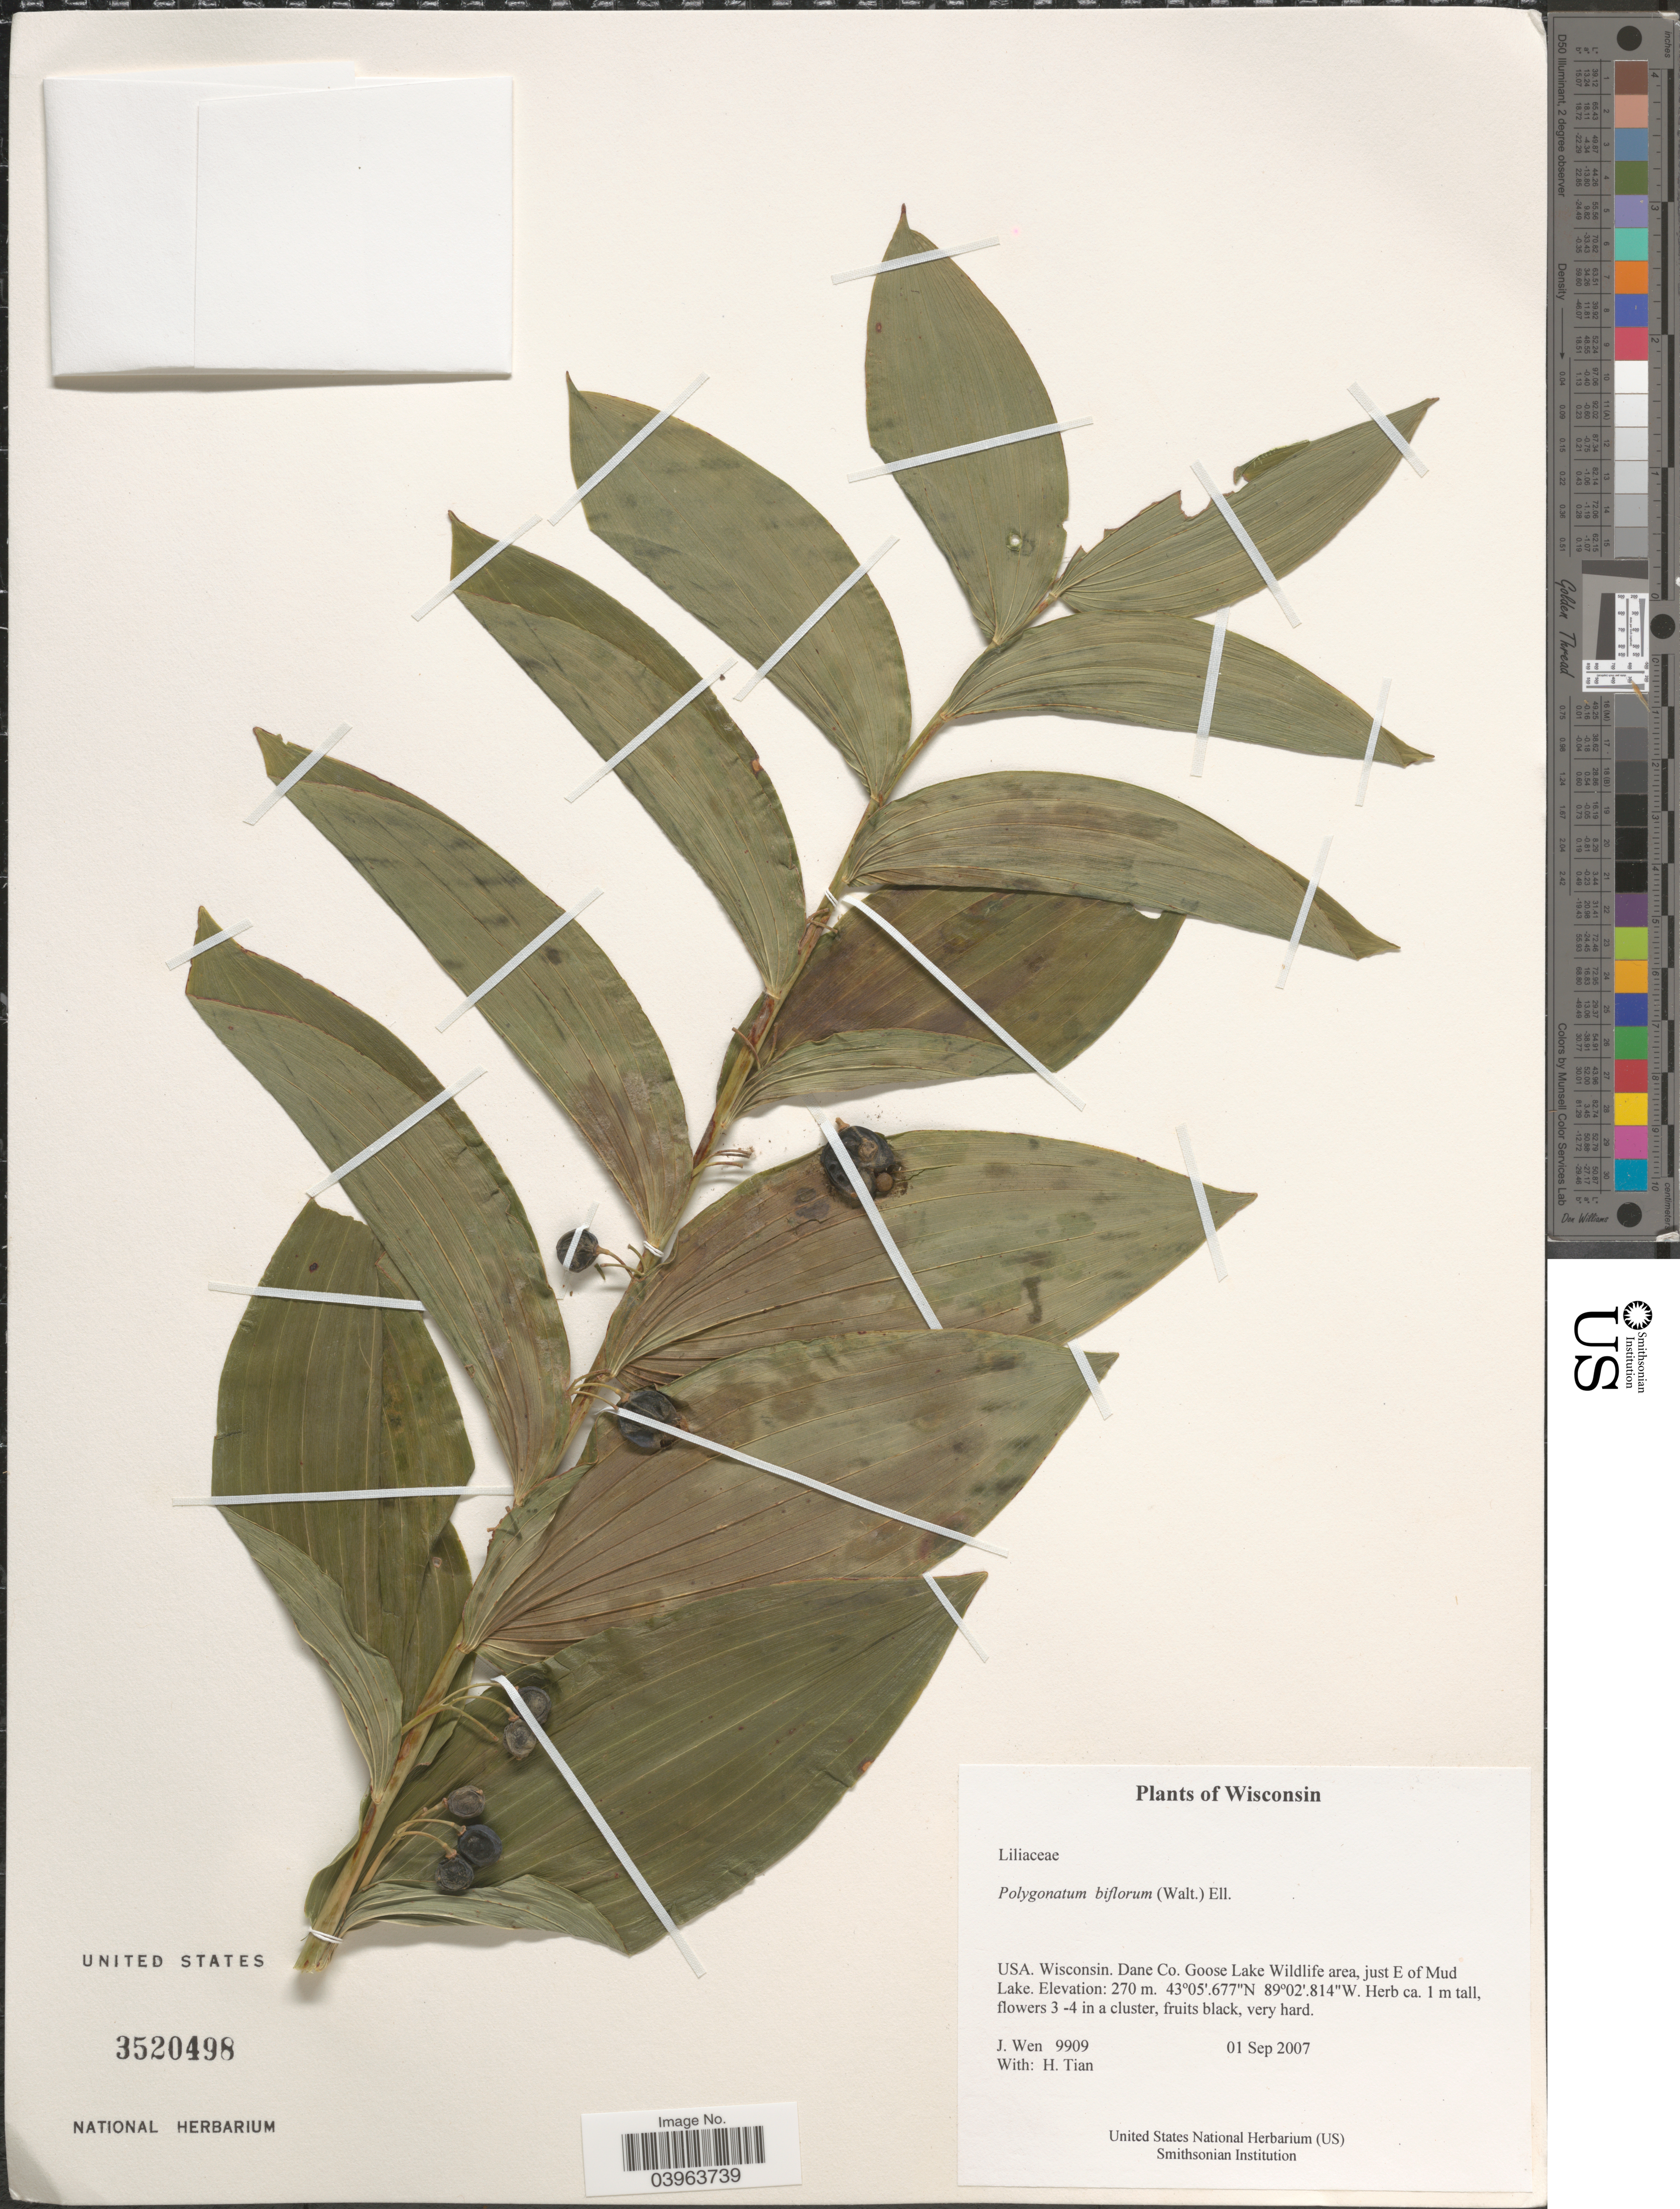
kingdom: Plantae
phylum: Tracheophyta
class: Liliopsida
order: Asparagales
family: Asparagaceae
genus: Polygonatum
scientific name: Polygonatum biflorum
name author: (Walter) Elliott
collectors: J. Wen & H. Tian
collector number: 9909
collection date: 2007-09-01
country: United States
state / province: Wisconsin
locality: Dane Co. Goose Lake Wildlife area, just E of Mud Lake.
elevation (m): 270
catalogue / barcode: US 3520498